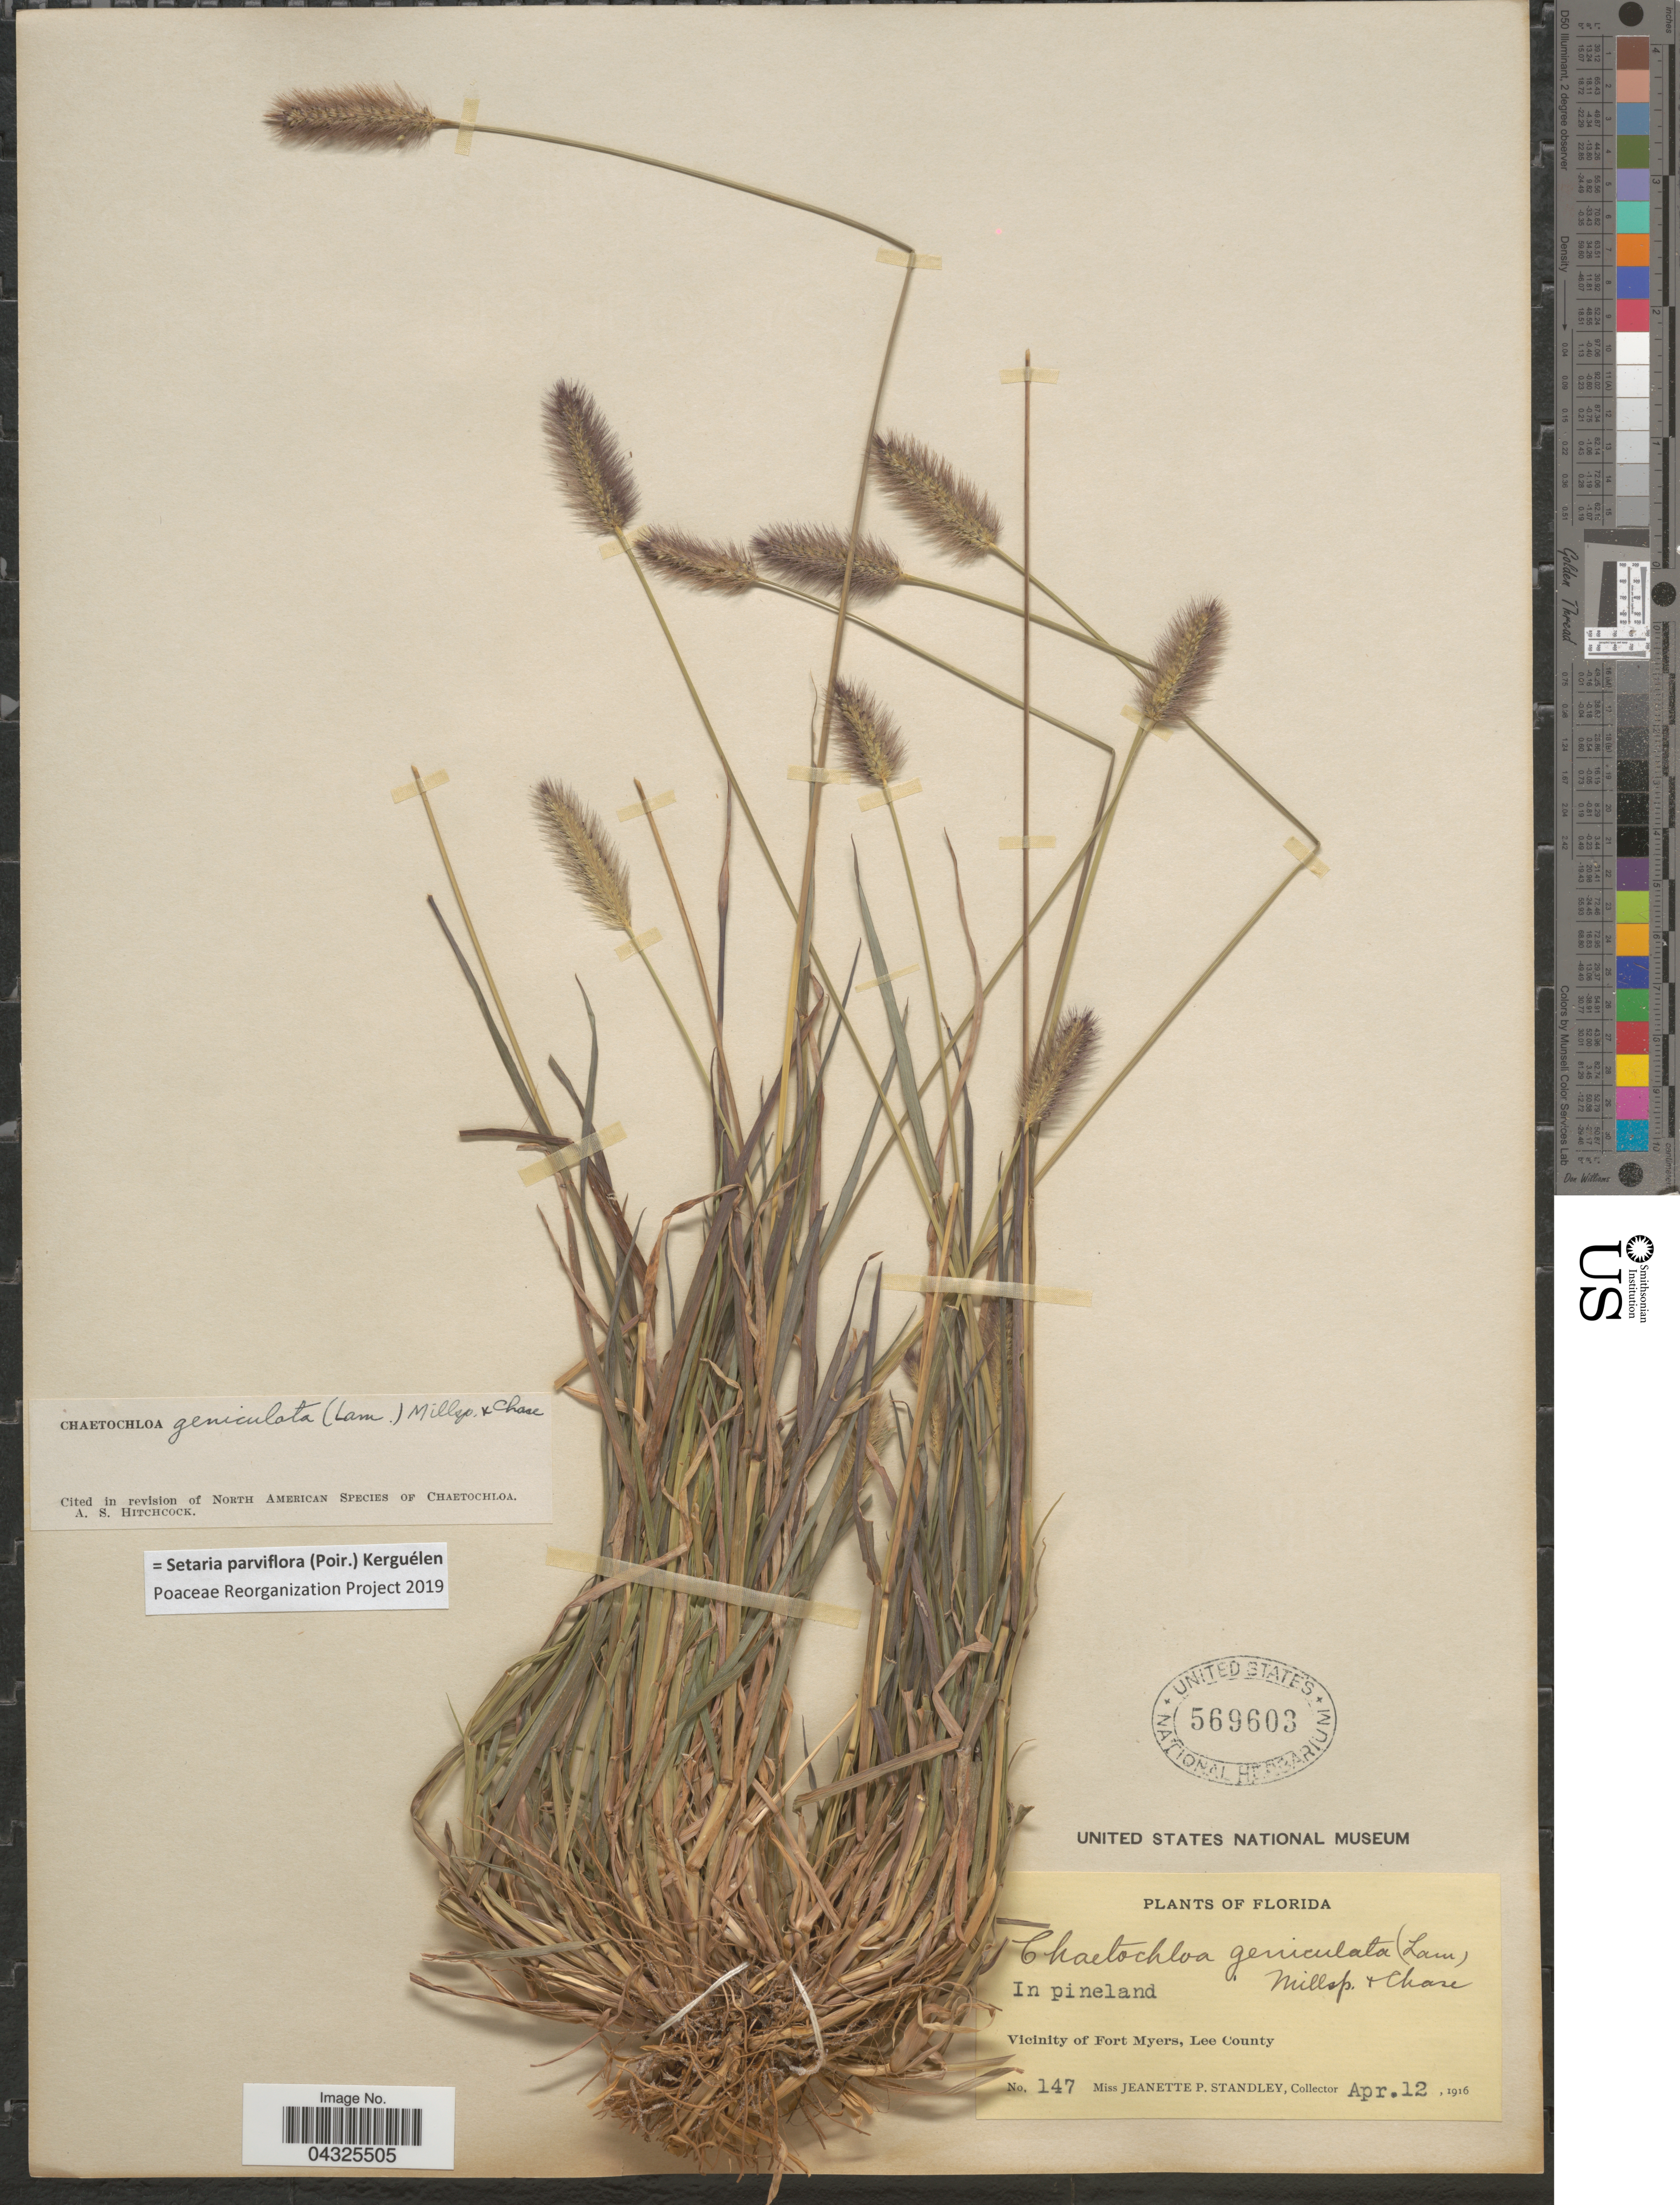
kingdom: Plantae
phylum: Tracheophyta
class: Liliopsida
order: Poales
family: Poaceae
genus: Setaria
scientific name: Setaria parviflora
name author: (Poir.) Kerguélen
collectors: J. P. Standley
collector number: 147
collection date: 1916-04-12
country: United States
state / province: Florida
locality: Vicinity of Fort Myers, Lee County.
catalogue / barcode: US 569603